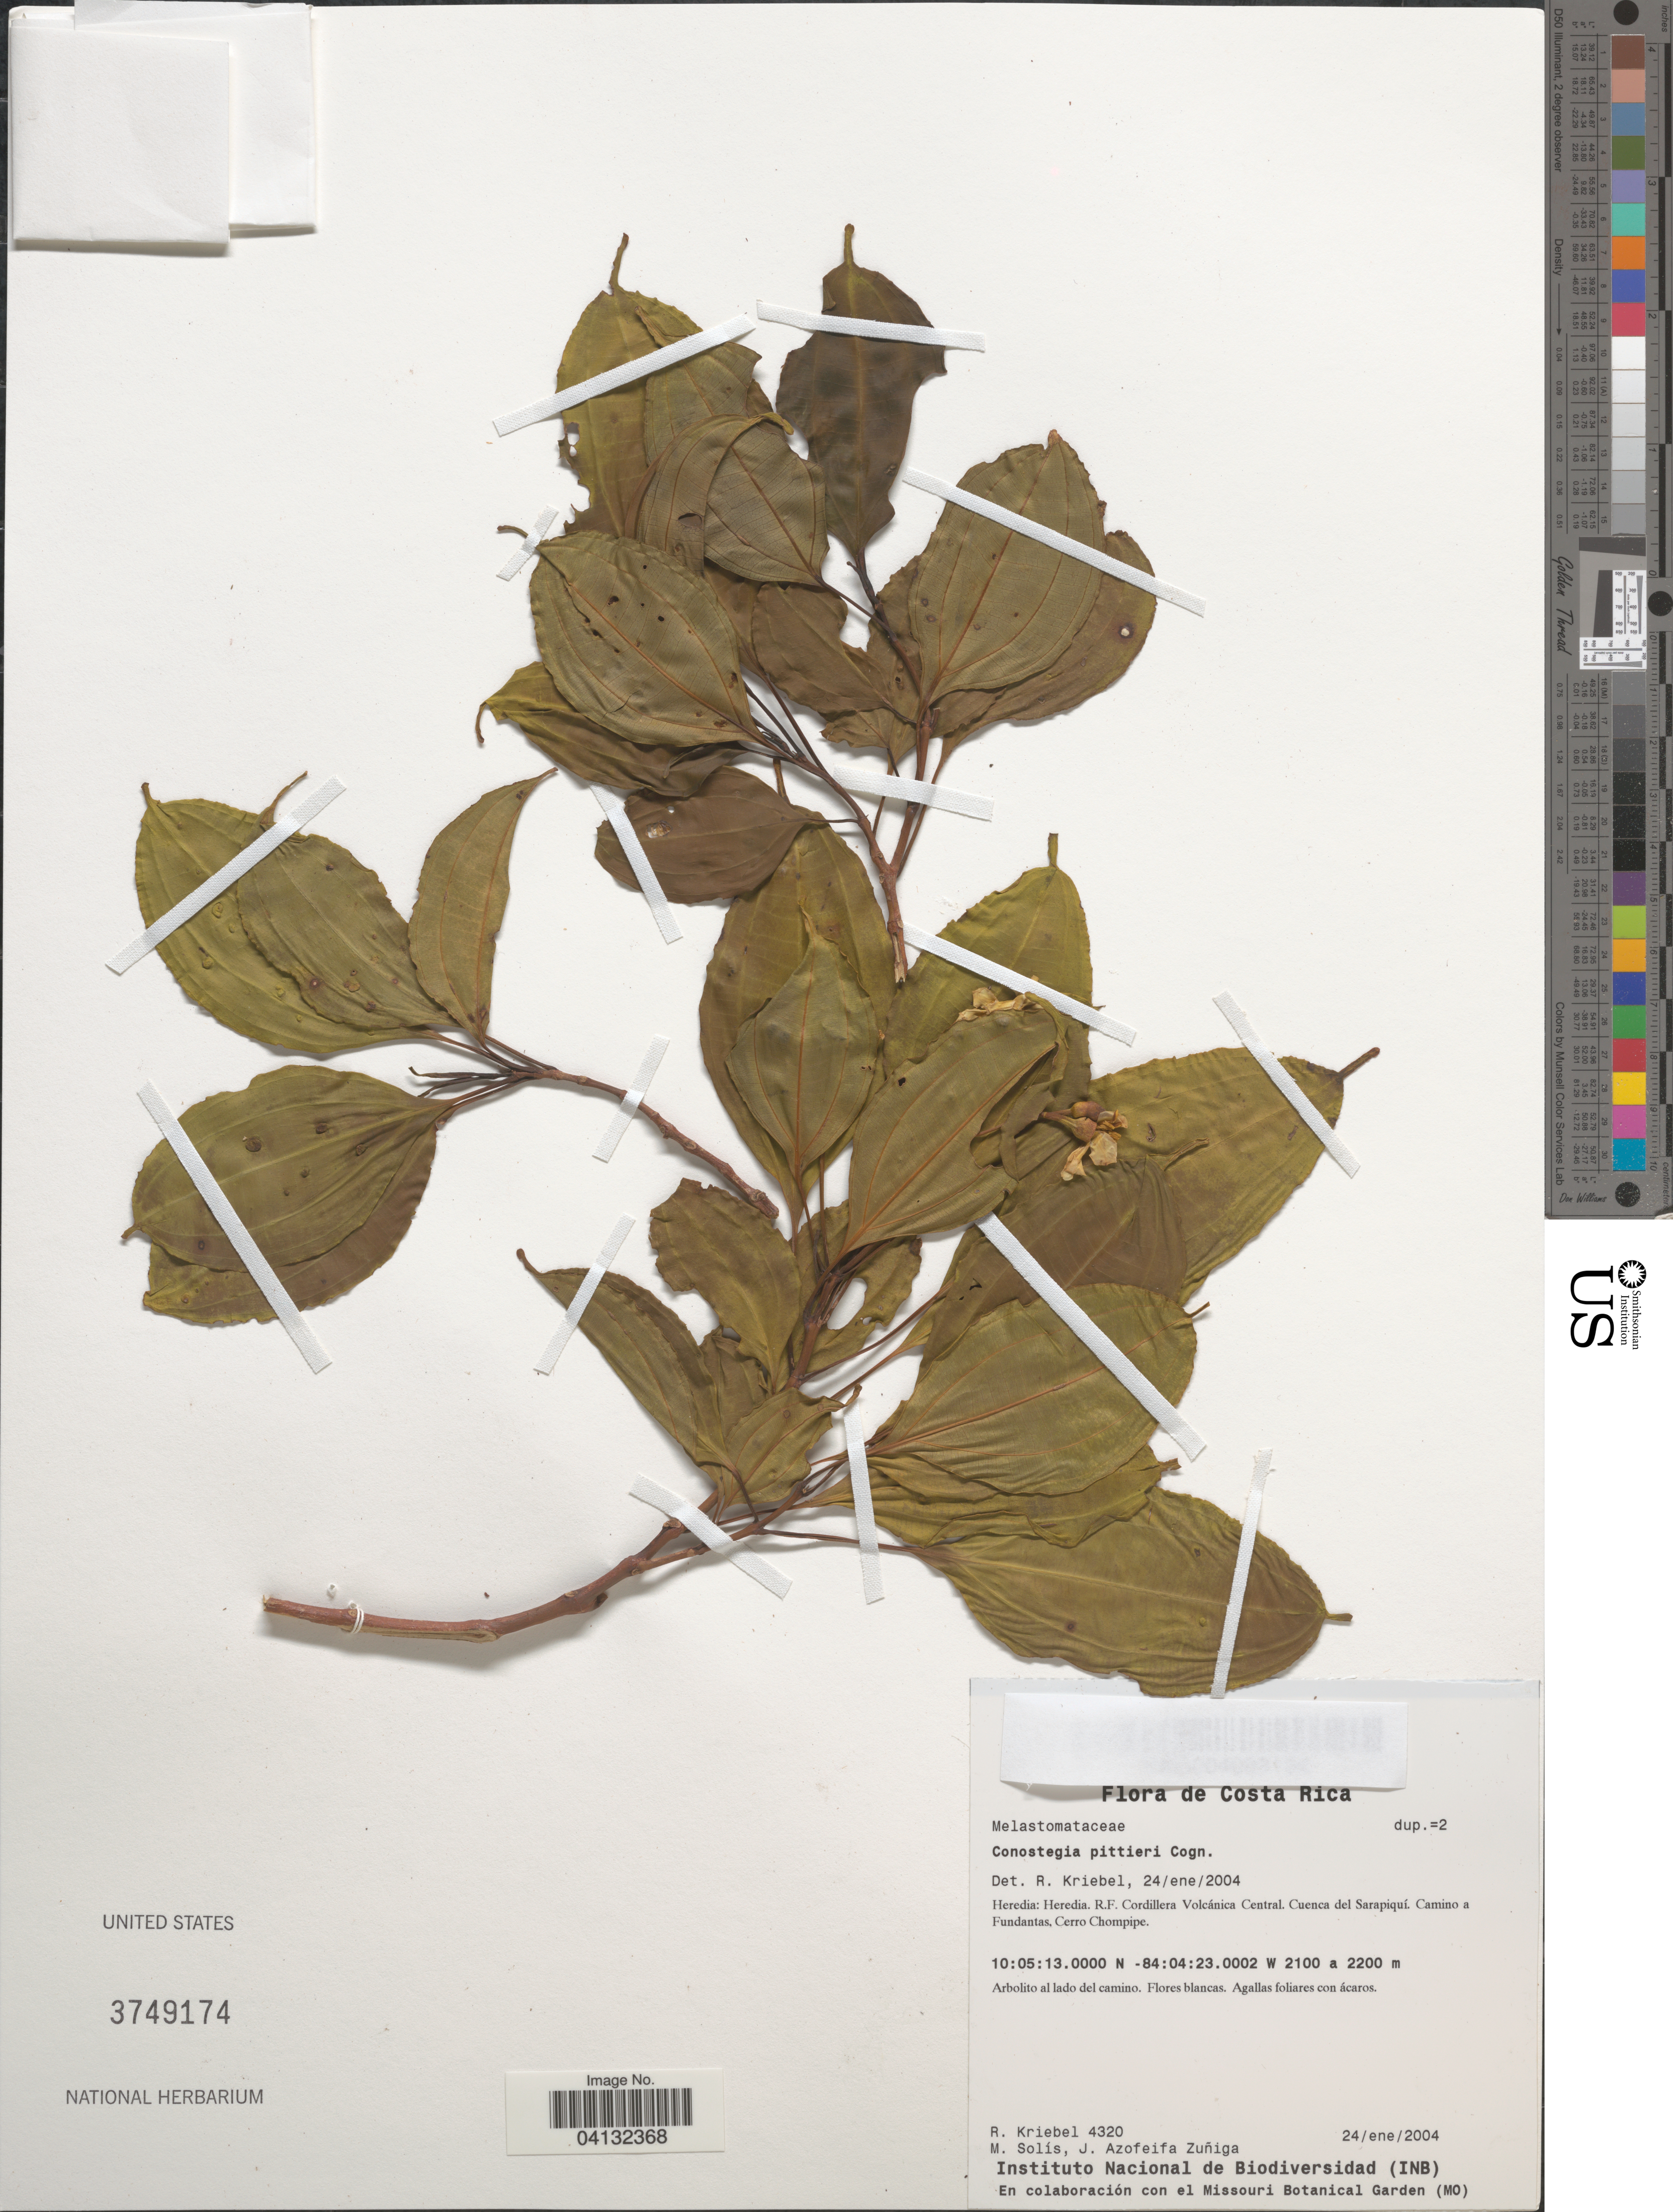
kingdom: Plantae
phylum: Tracheophyta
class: Magnoliopsida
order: Myrtales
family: Melastomataceae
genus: Conostegia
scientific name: Conostegia pittieri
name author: Cogn.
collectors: R. Kriebel, M. Solís & J. Azofeifa Zuñiga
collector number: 4320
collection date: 2004-01-24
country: Costa Rica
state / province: Heredia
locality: Heredia R.F. Cordillera Volcánica Central. Cuenca del Sarapiquí. Camino a Fundantas, Cerro Chompipe.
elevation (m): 2100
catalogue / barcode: US 3749174